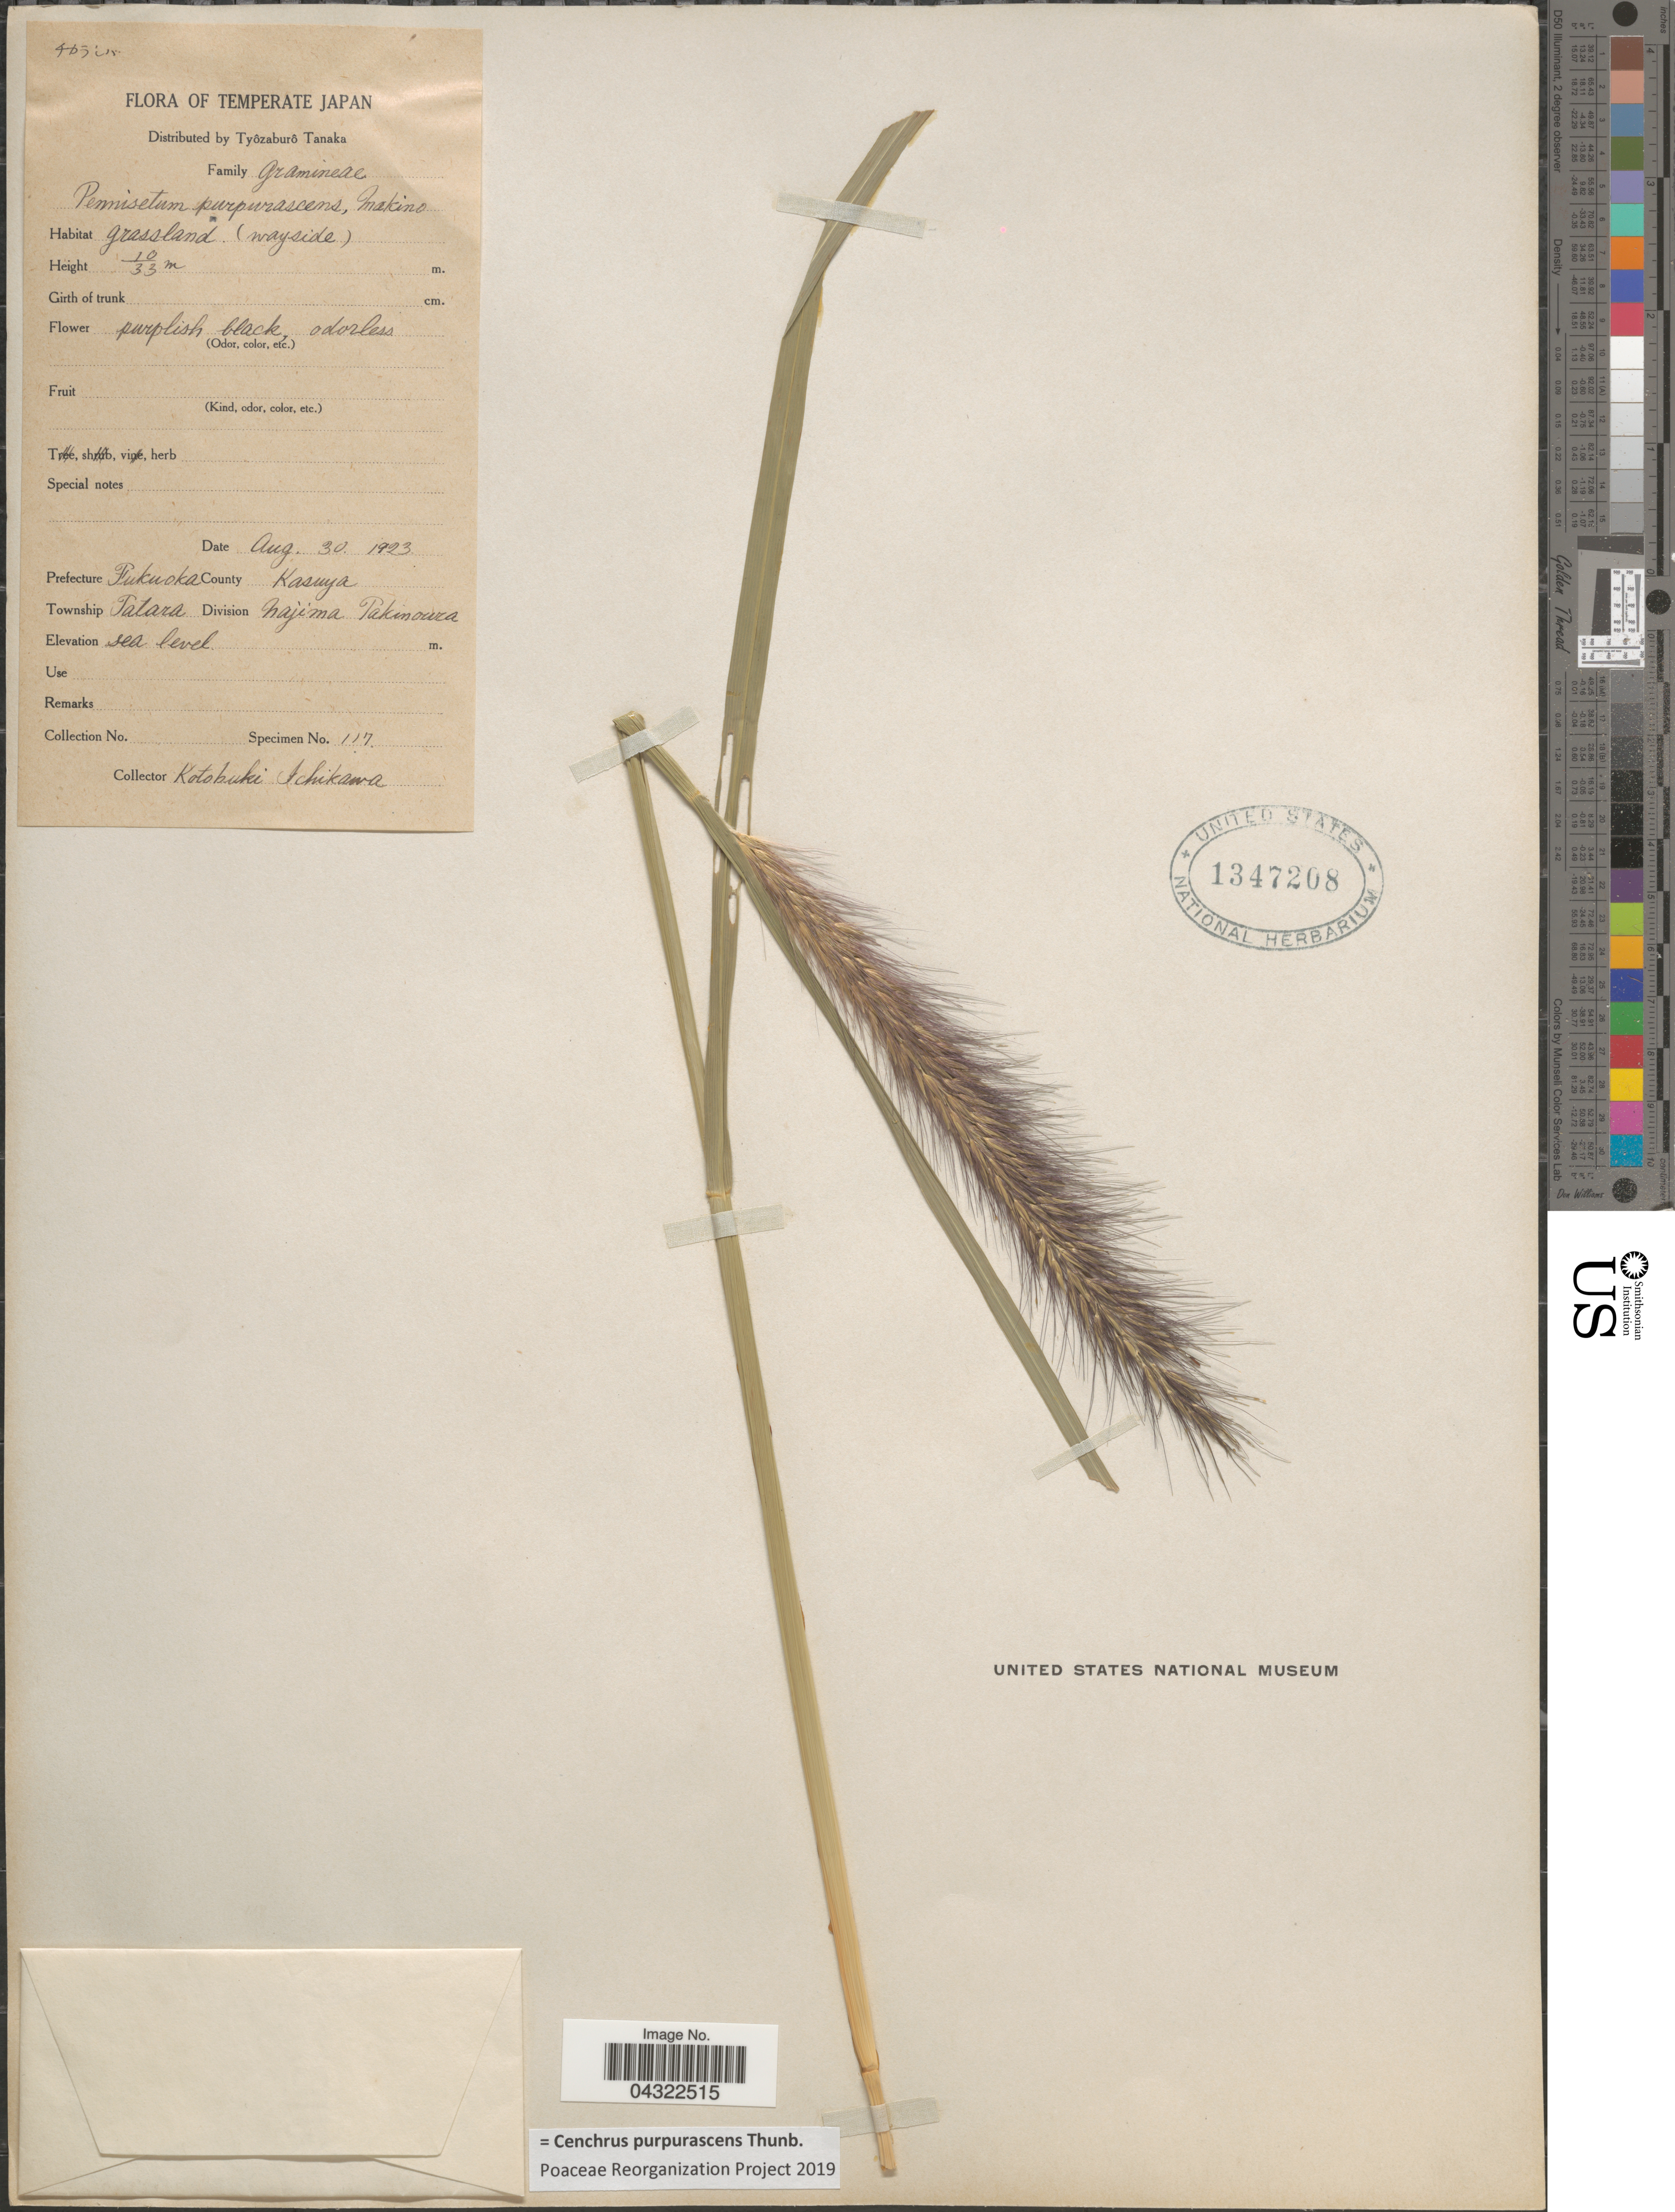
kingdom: Plantae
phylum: Tracheophyta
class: Liliopsida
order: Poales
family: Poaceae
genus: Cenchrus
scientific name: Cenchrus purpurascens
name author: Thunb.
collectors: K. Ichikawa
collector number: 117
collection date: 1923-08-30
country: Japan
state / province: Hukuoka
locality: Temperate Japan. Prefecture Fukuoka. County Kasuya. Township Tatara. Division Najima Takinoura.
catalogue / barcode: US 1347208